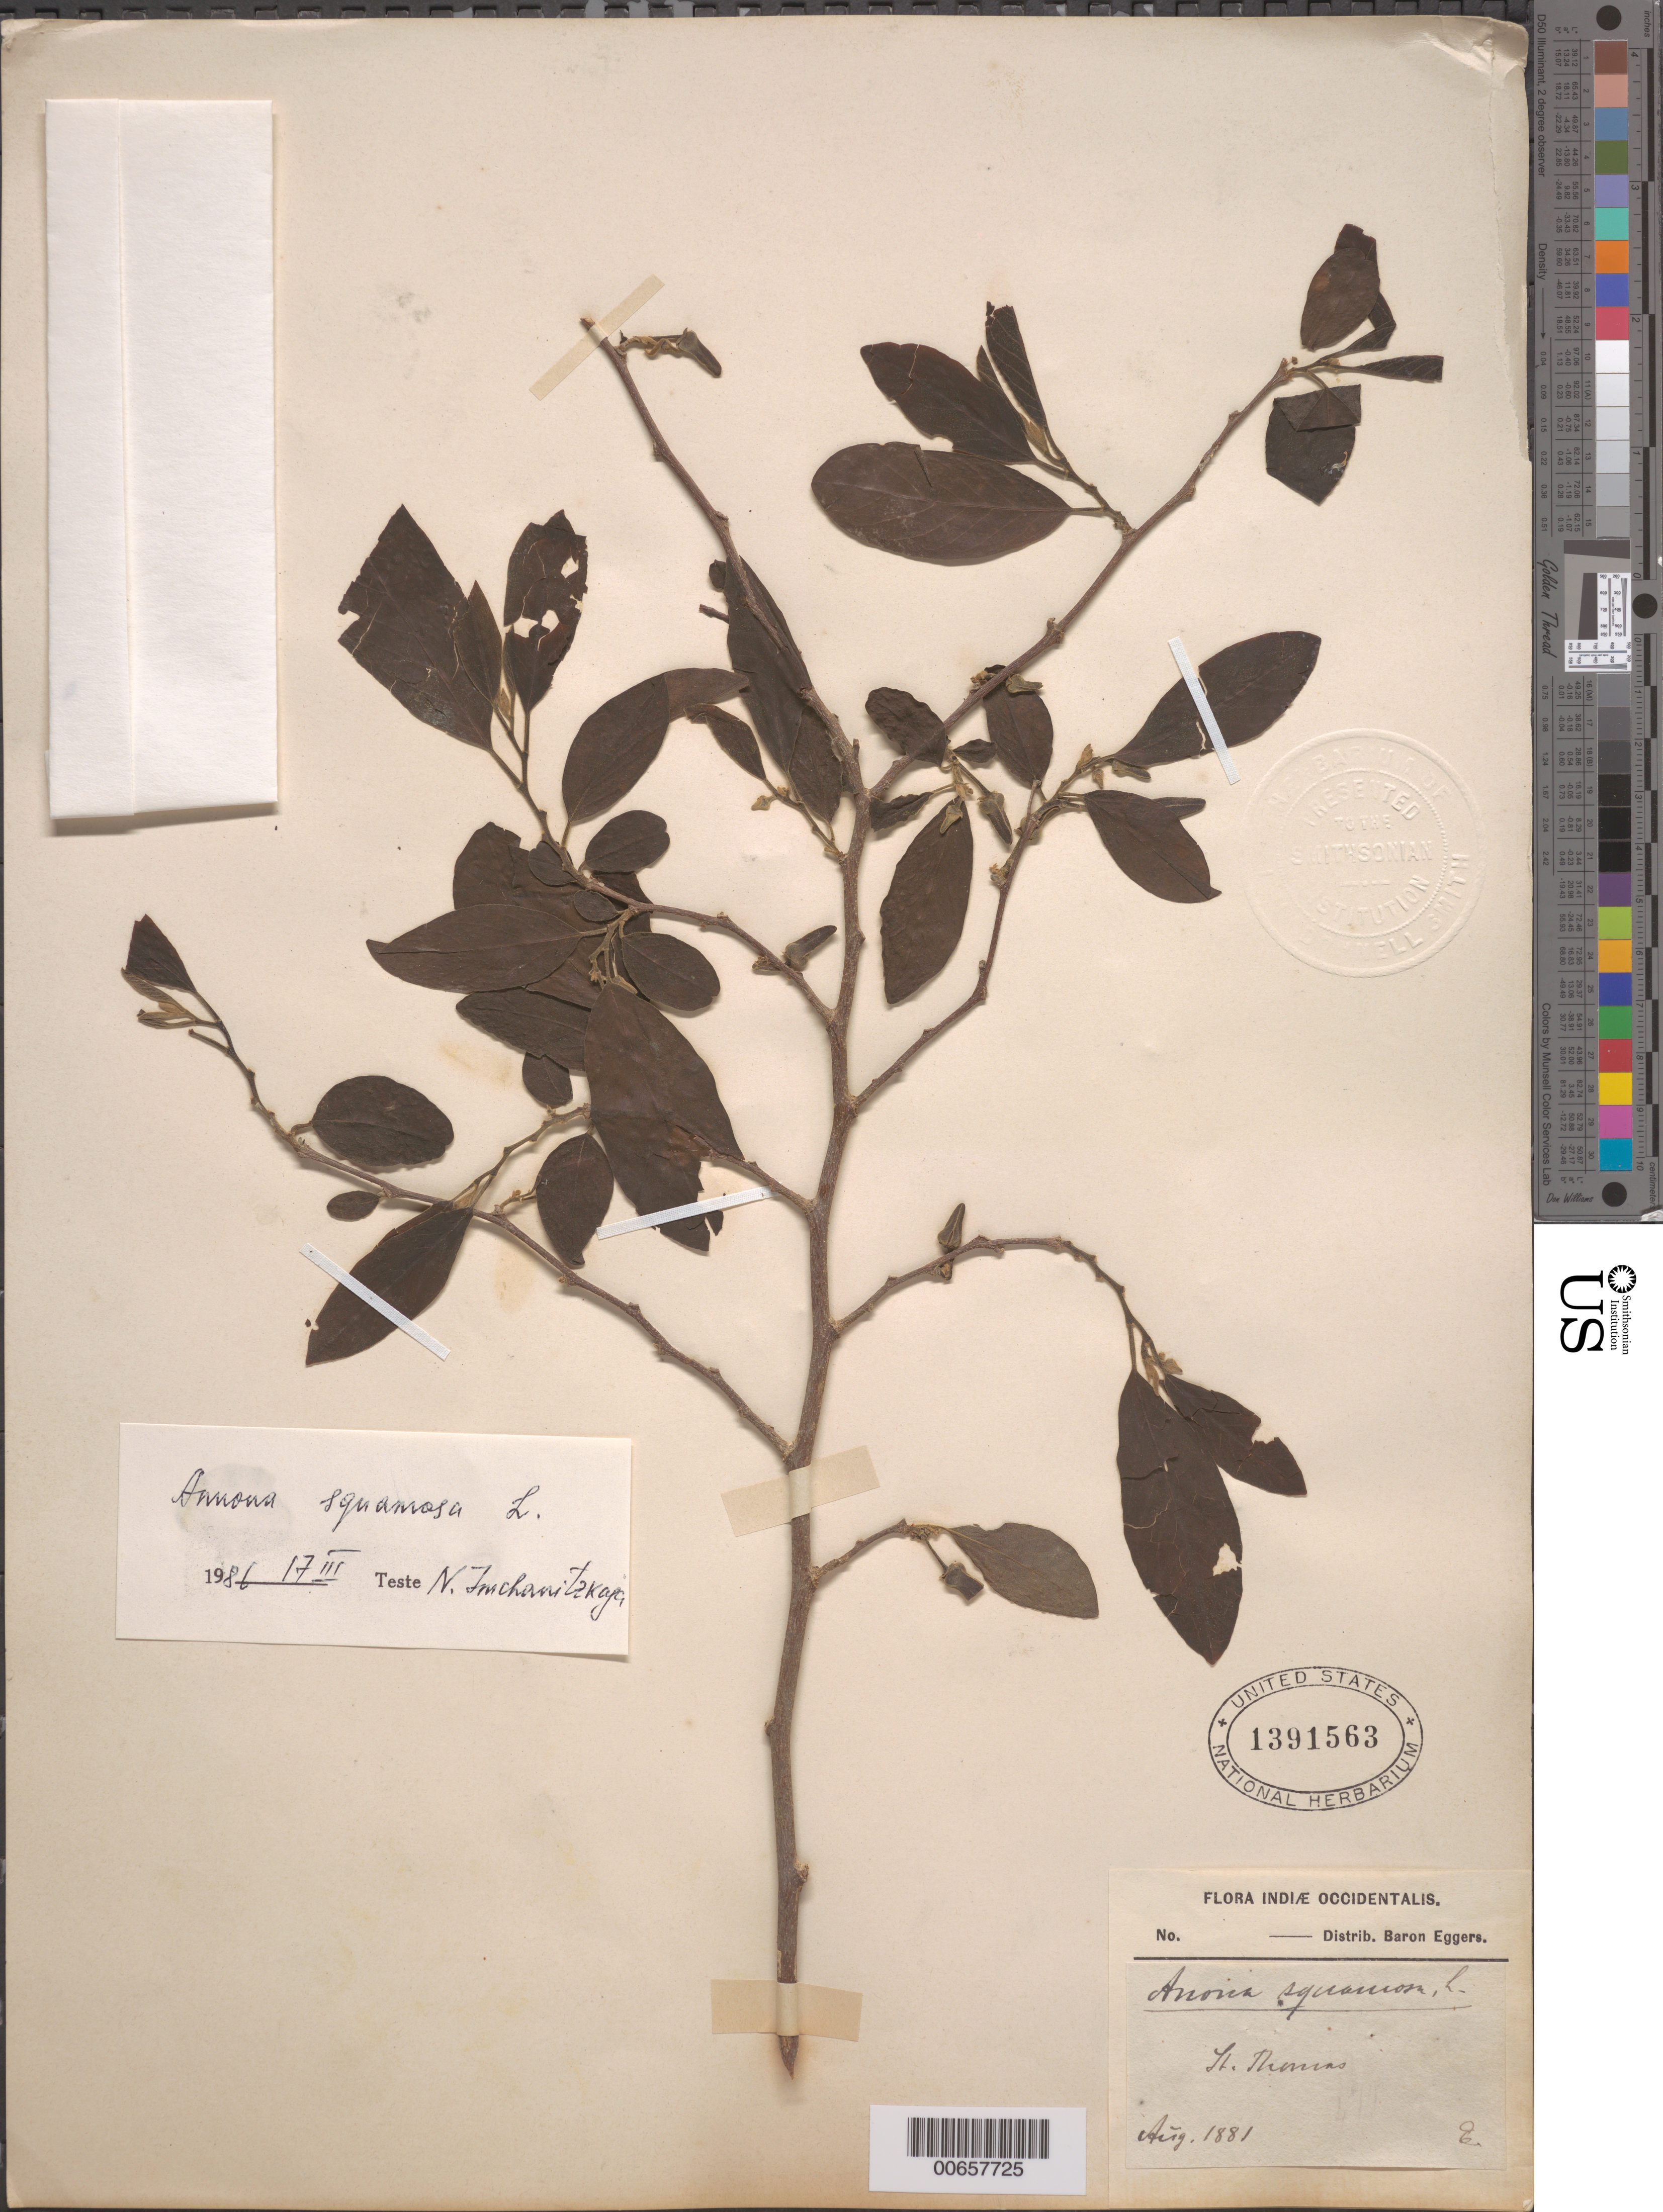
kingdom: Plantae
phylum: Tracheophyta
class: Magnoliopsida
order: Magnoliales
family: Annonaceae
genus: Annona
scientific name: Annona squamosa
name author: L.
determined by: McChanitzkaja, N.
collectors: H. F. A. von Eggers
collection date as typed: Aug 1881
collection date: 1881-08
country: U.S. Virgin Islands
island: St. Thomas Island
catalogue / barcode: US 1391563